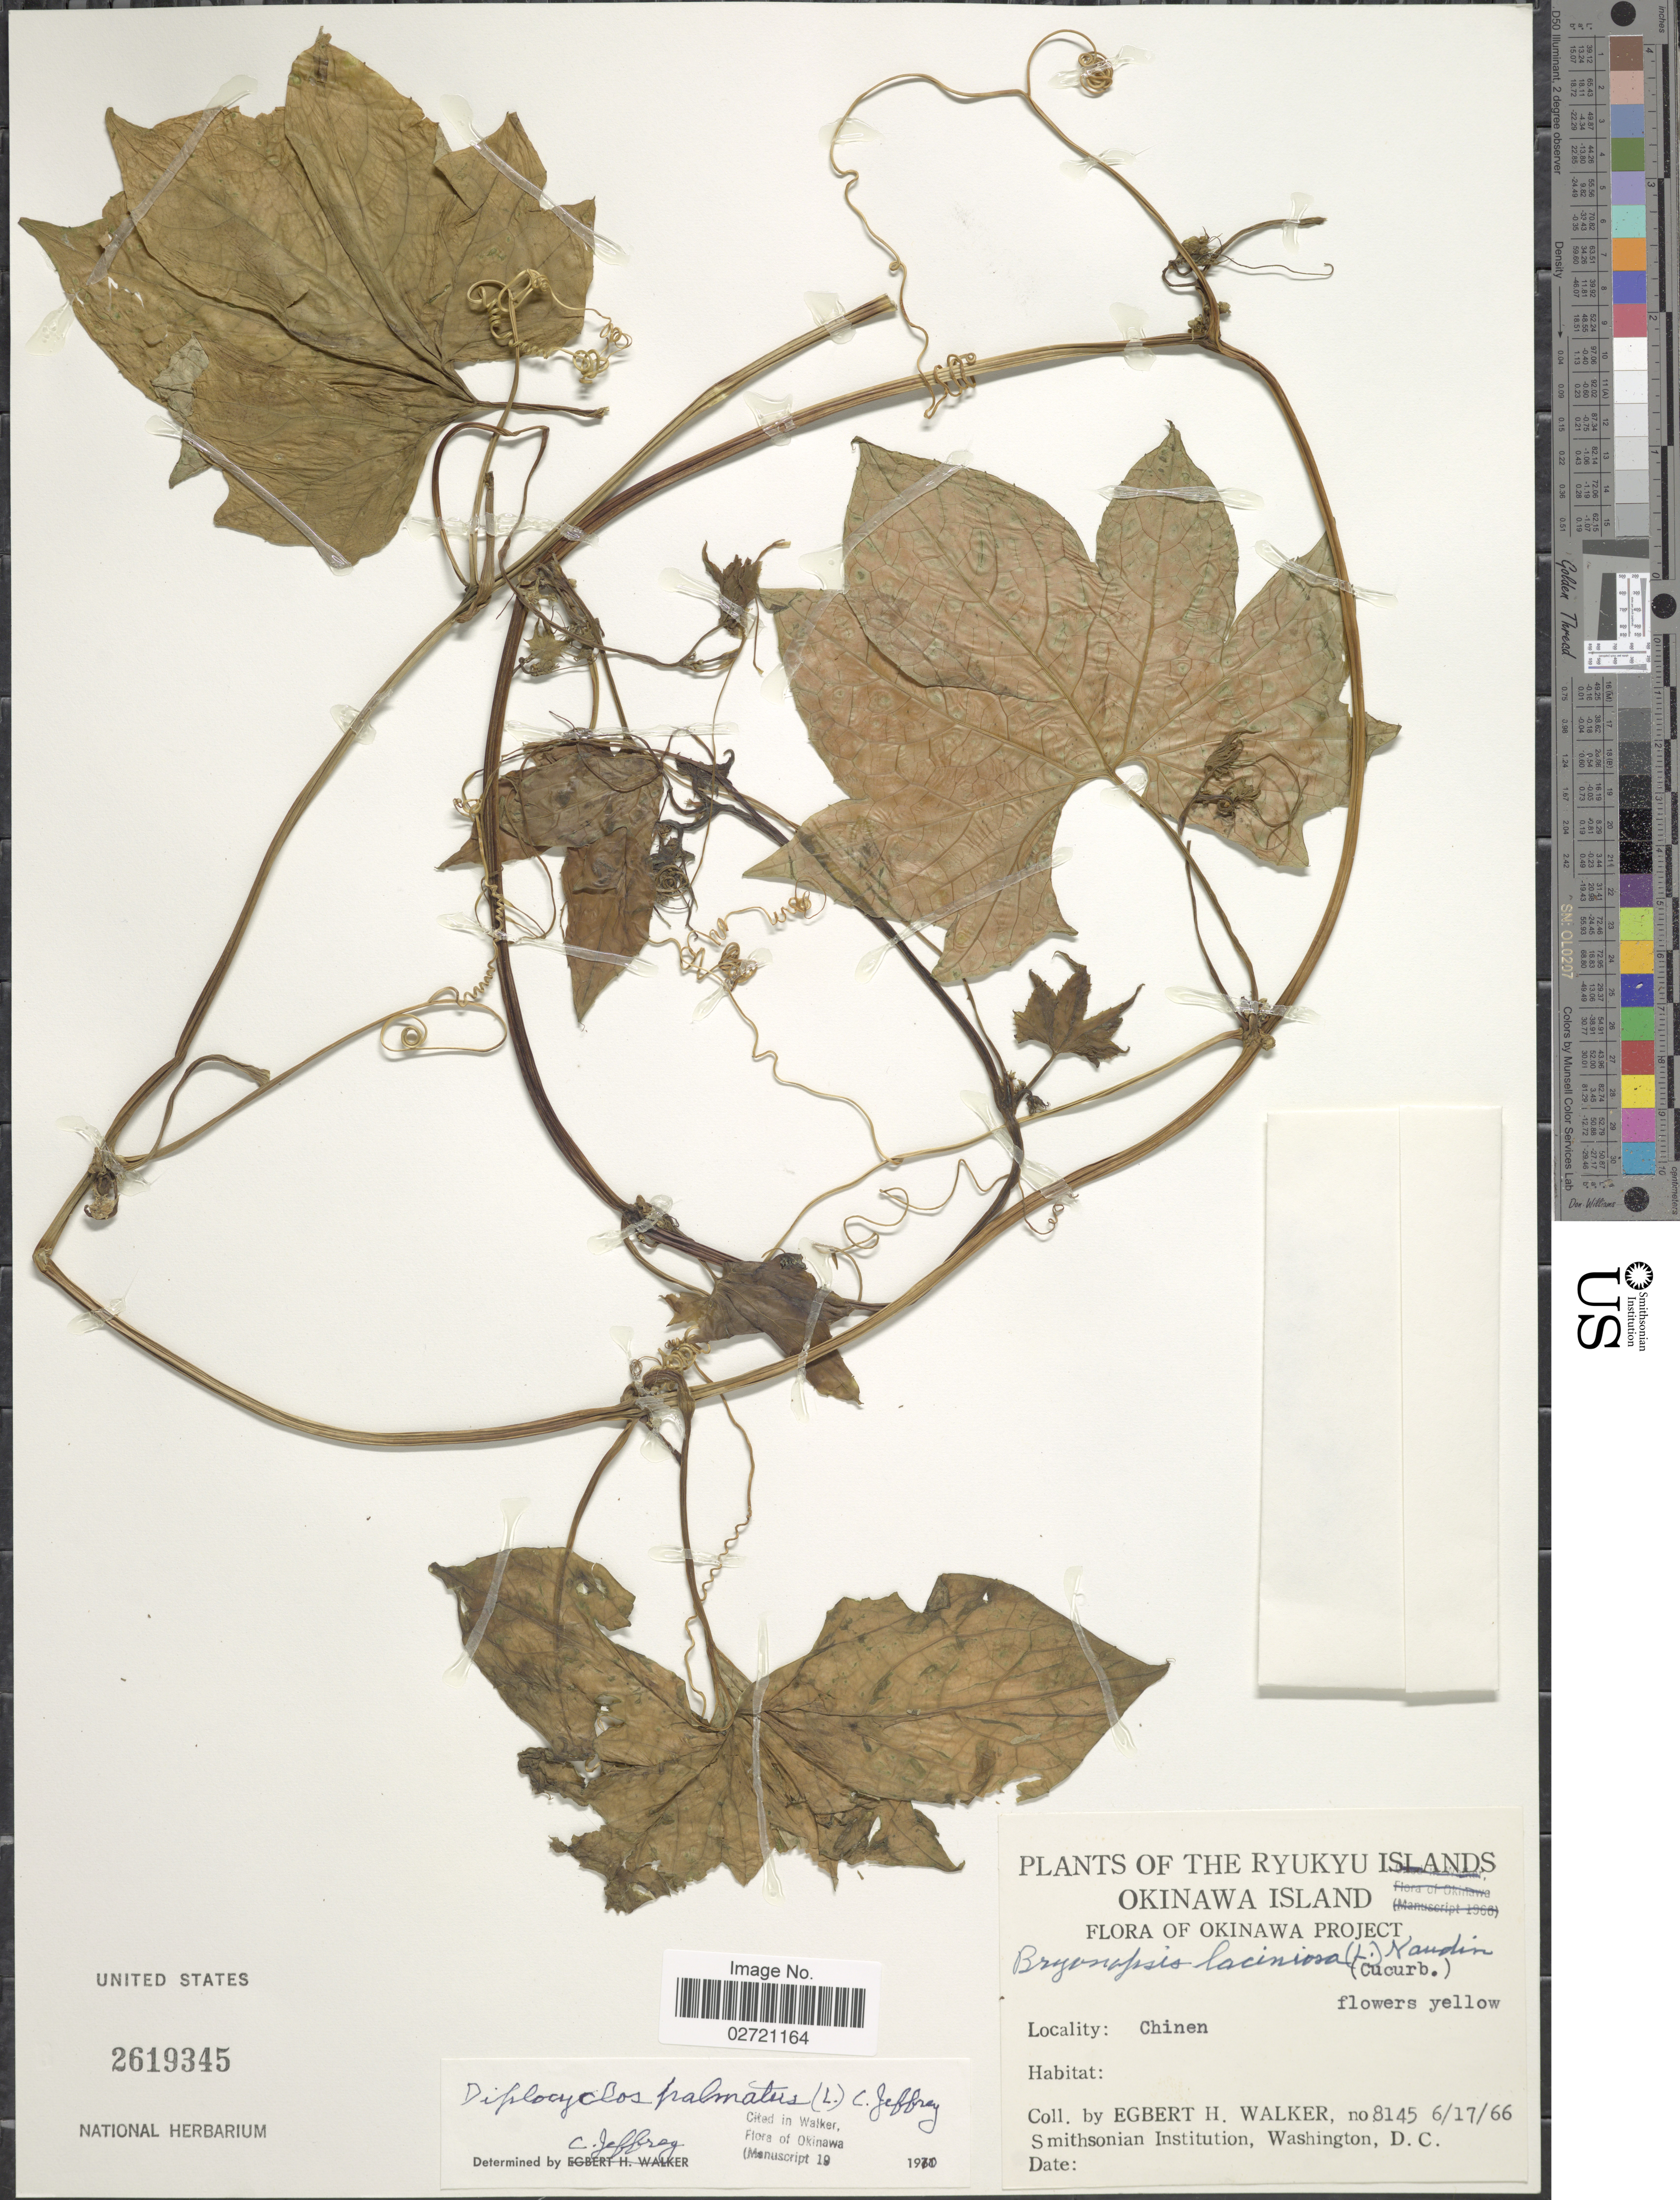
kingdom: Plantae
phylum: Tracheophyta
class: Magnoliopsida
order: Cucurbitales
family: Cucurbitaceae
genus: Diplocyclos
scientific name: Diplocyclos palmatus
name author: (L.) C. Jeffrey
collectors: E. H. Walker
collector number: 8145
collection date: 1966-06-17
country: Japan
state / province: Okinawa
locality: Ryukyu Islands. Chinen.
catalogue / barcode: US 2619345